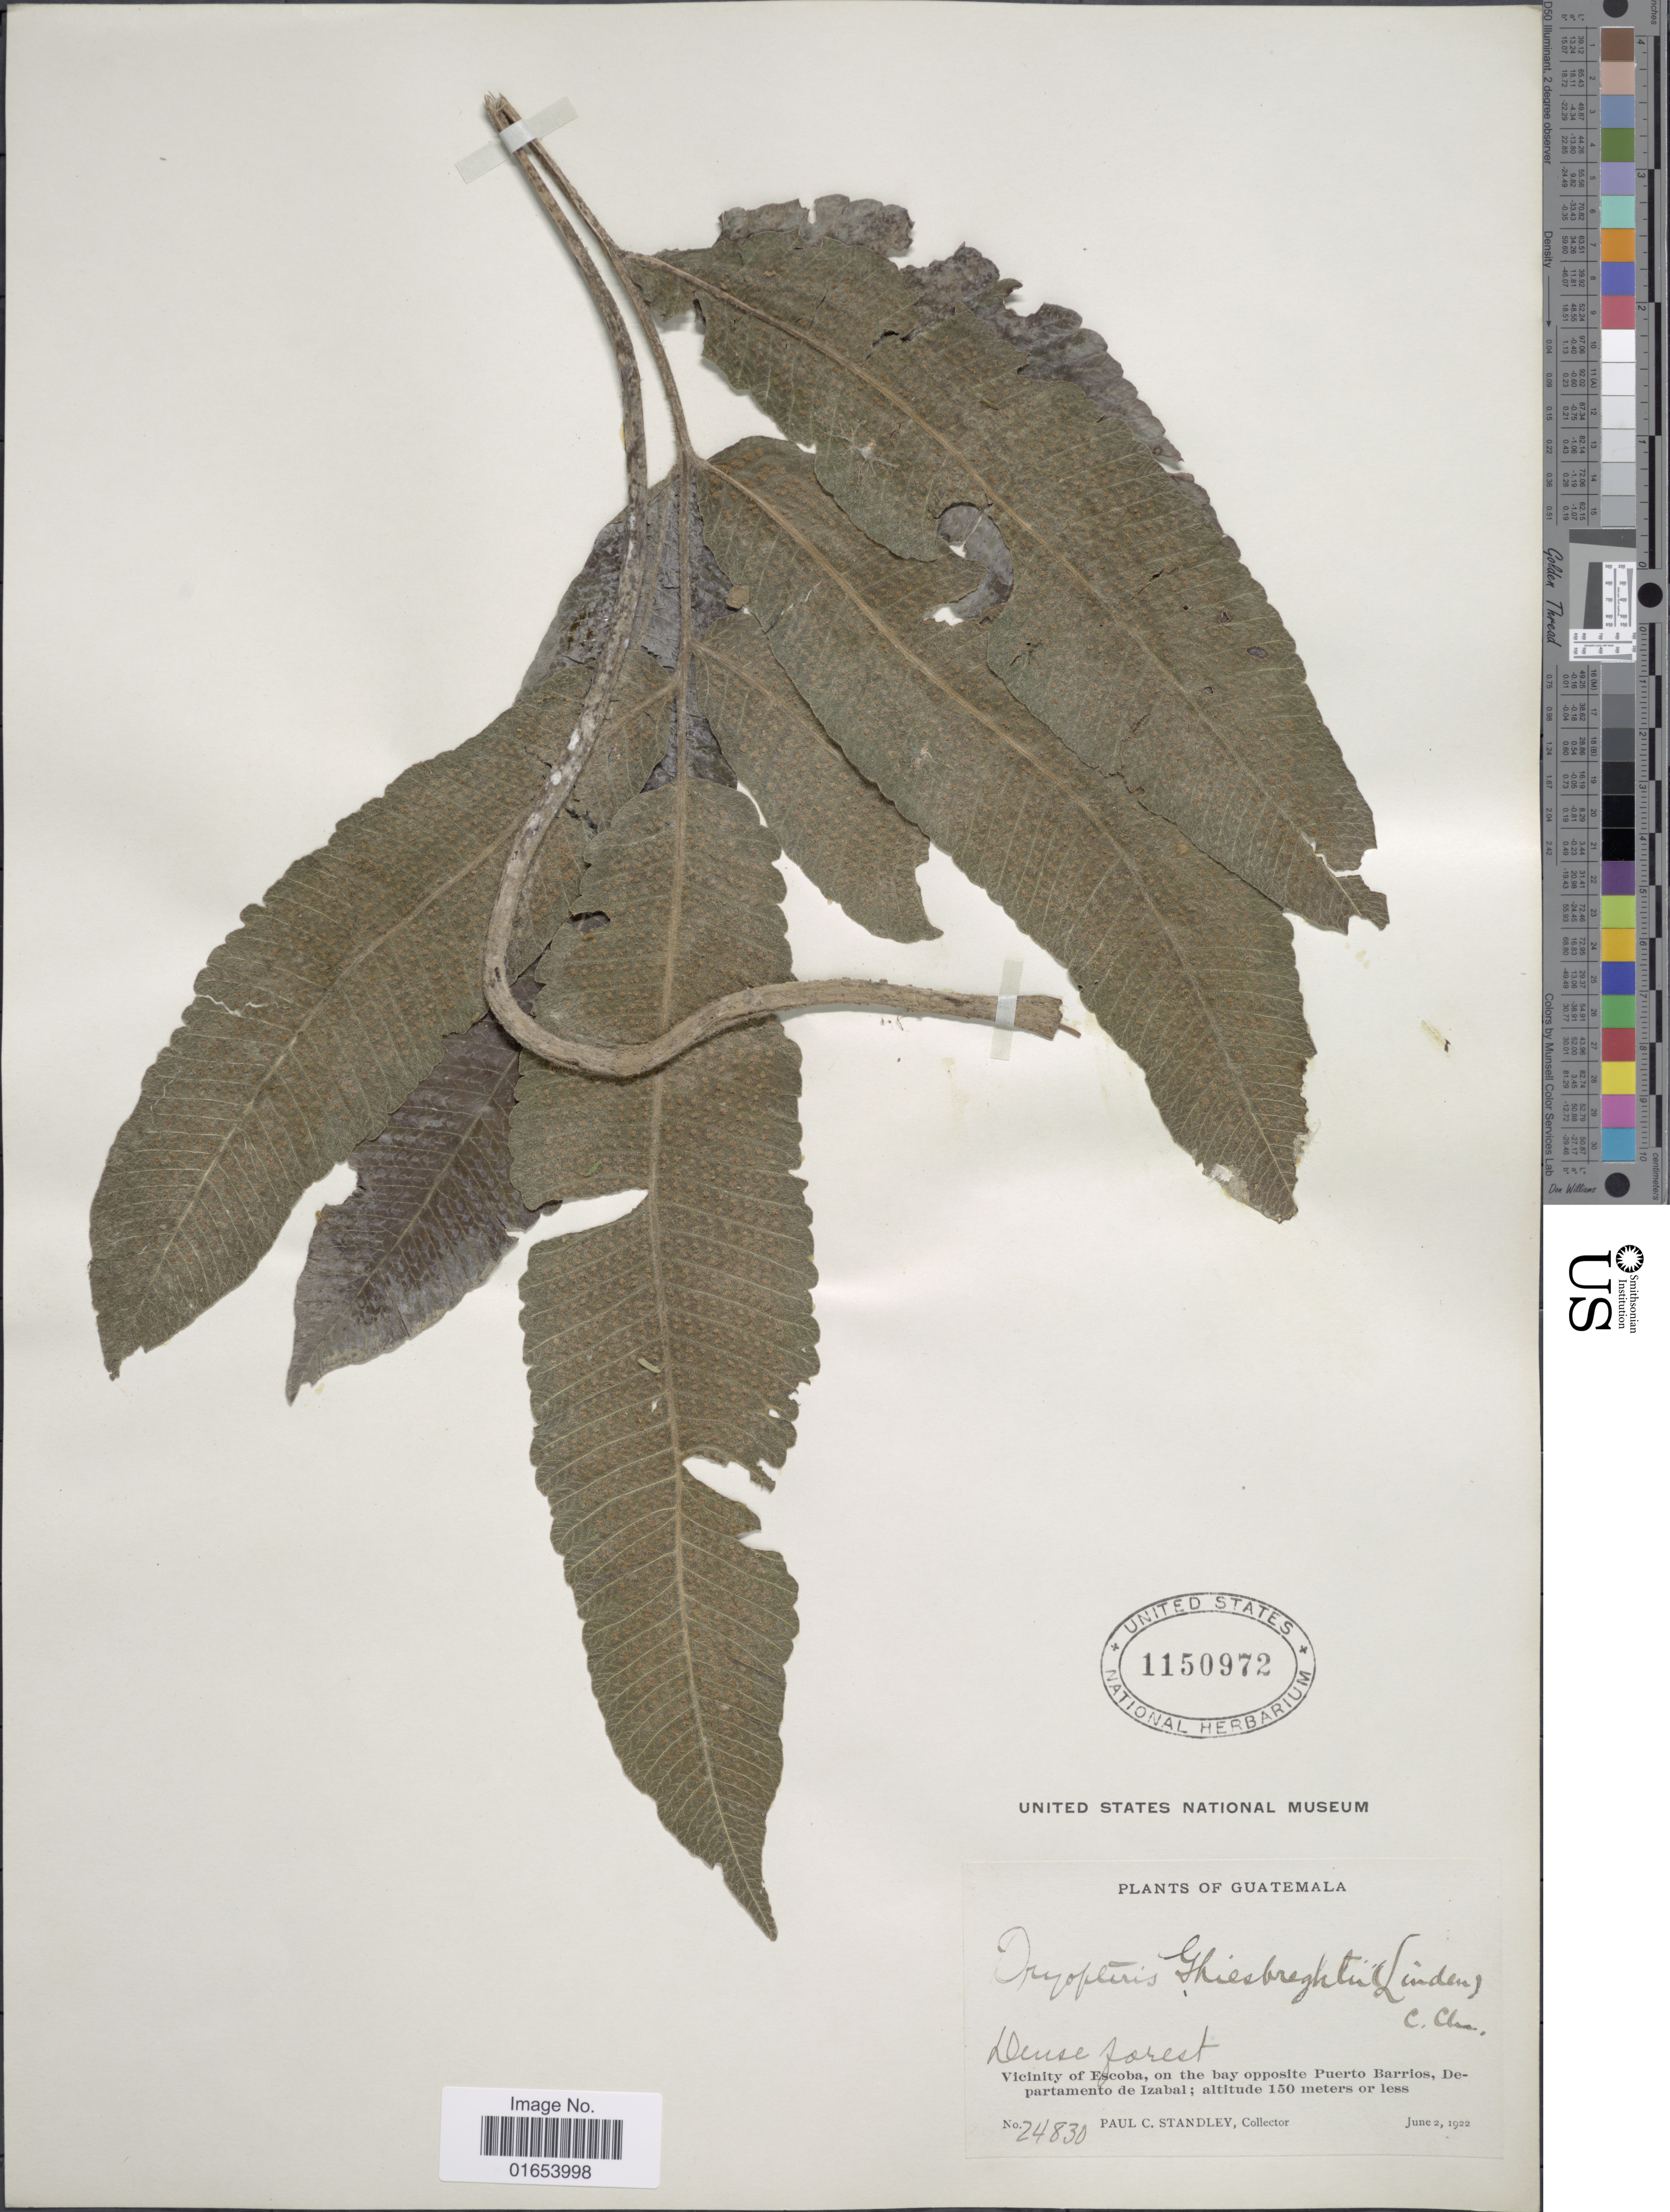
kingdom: Plantae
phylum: Tracheophyta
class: Polypodiopsida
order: Polypodiales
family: Thelypteridaceae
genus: Goniopteris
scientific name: Goniopteris ghiesbreghtii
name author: (Linden) J. Sm.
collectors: P. C. Standley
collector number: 24830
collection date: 1922-06-02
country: Guatemala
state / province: Izabal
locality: Vicinity of Escoba, on the bay opposite Puerto Barrios, Departamento de Izabal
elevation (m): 150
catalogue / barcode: US 1150972